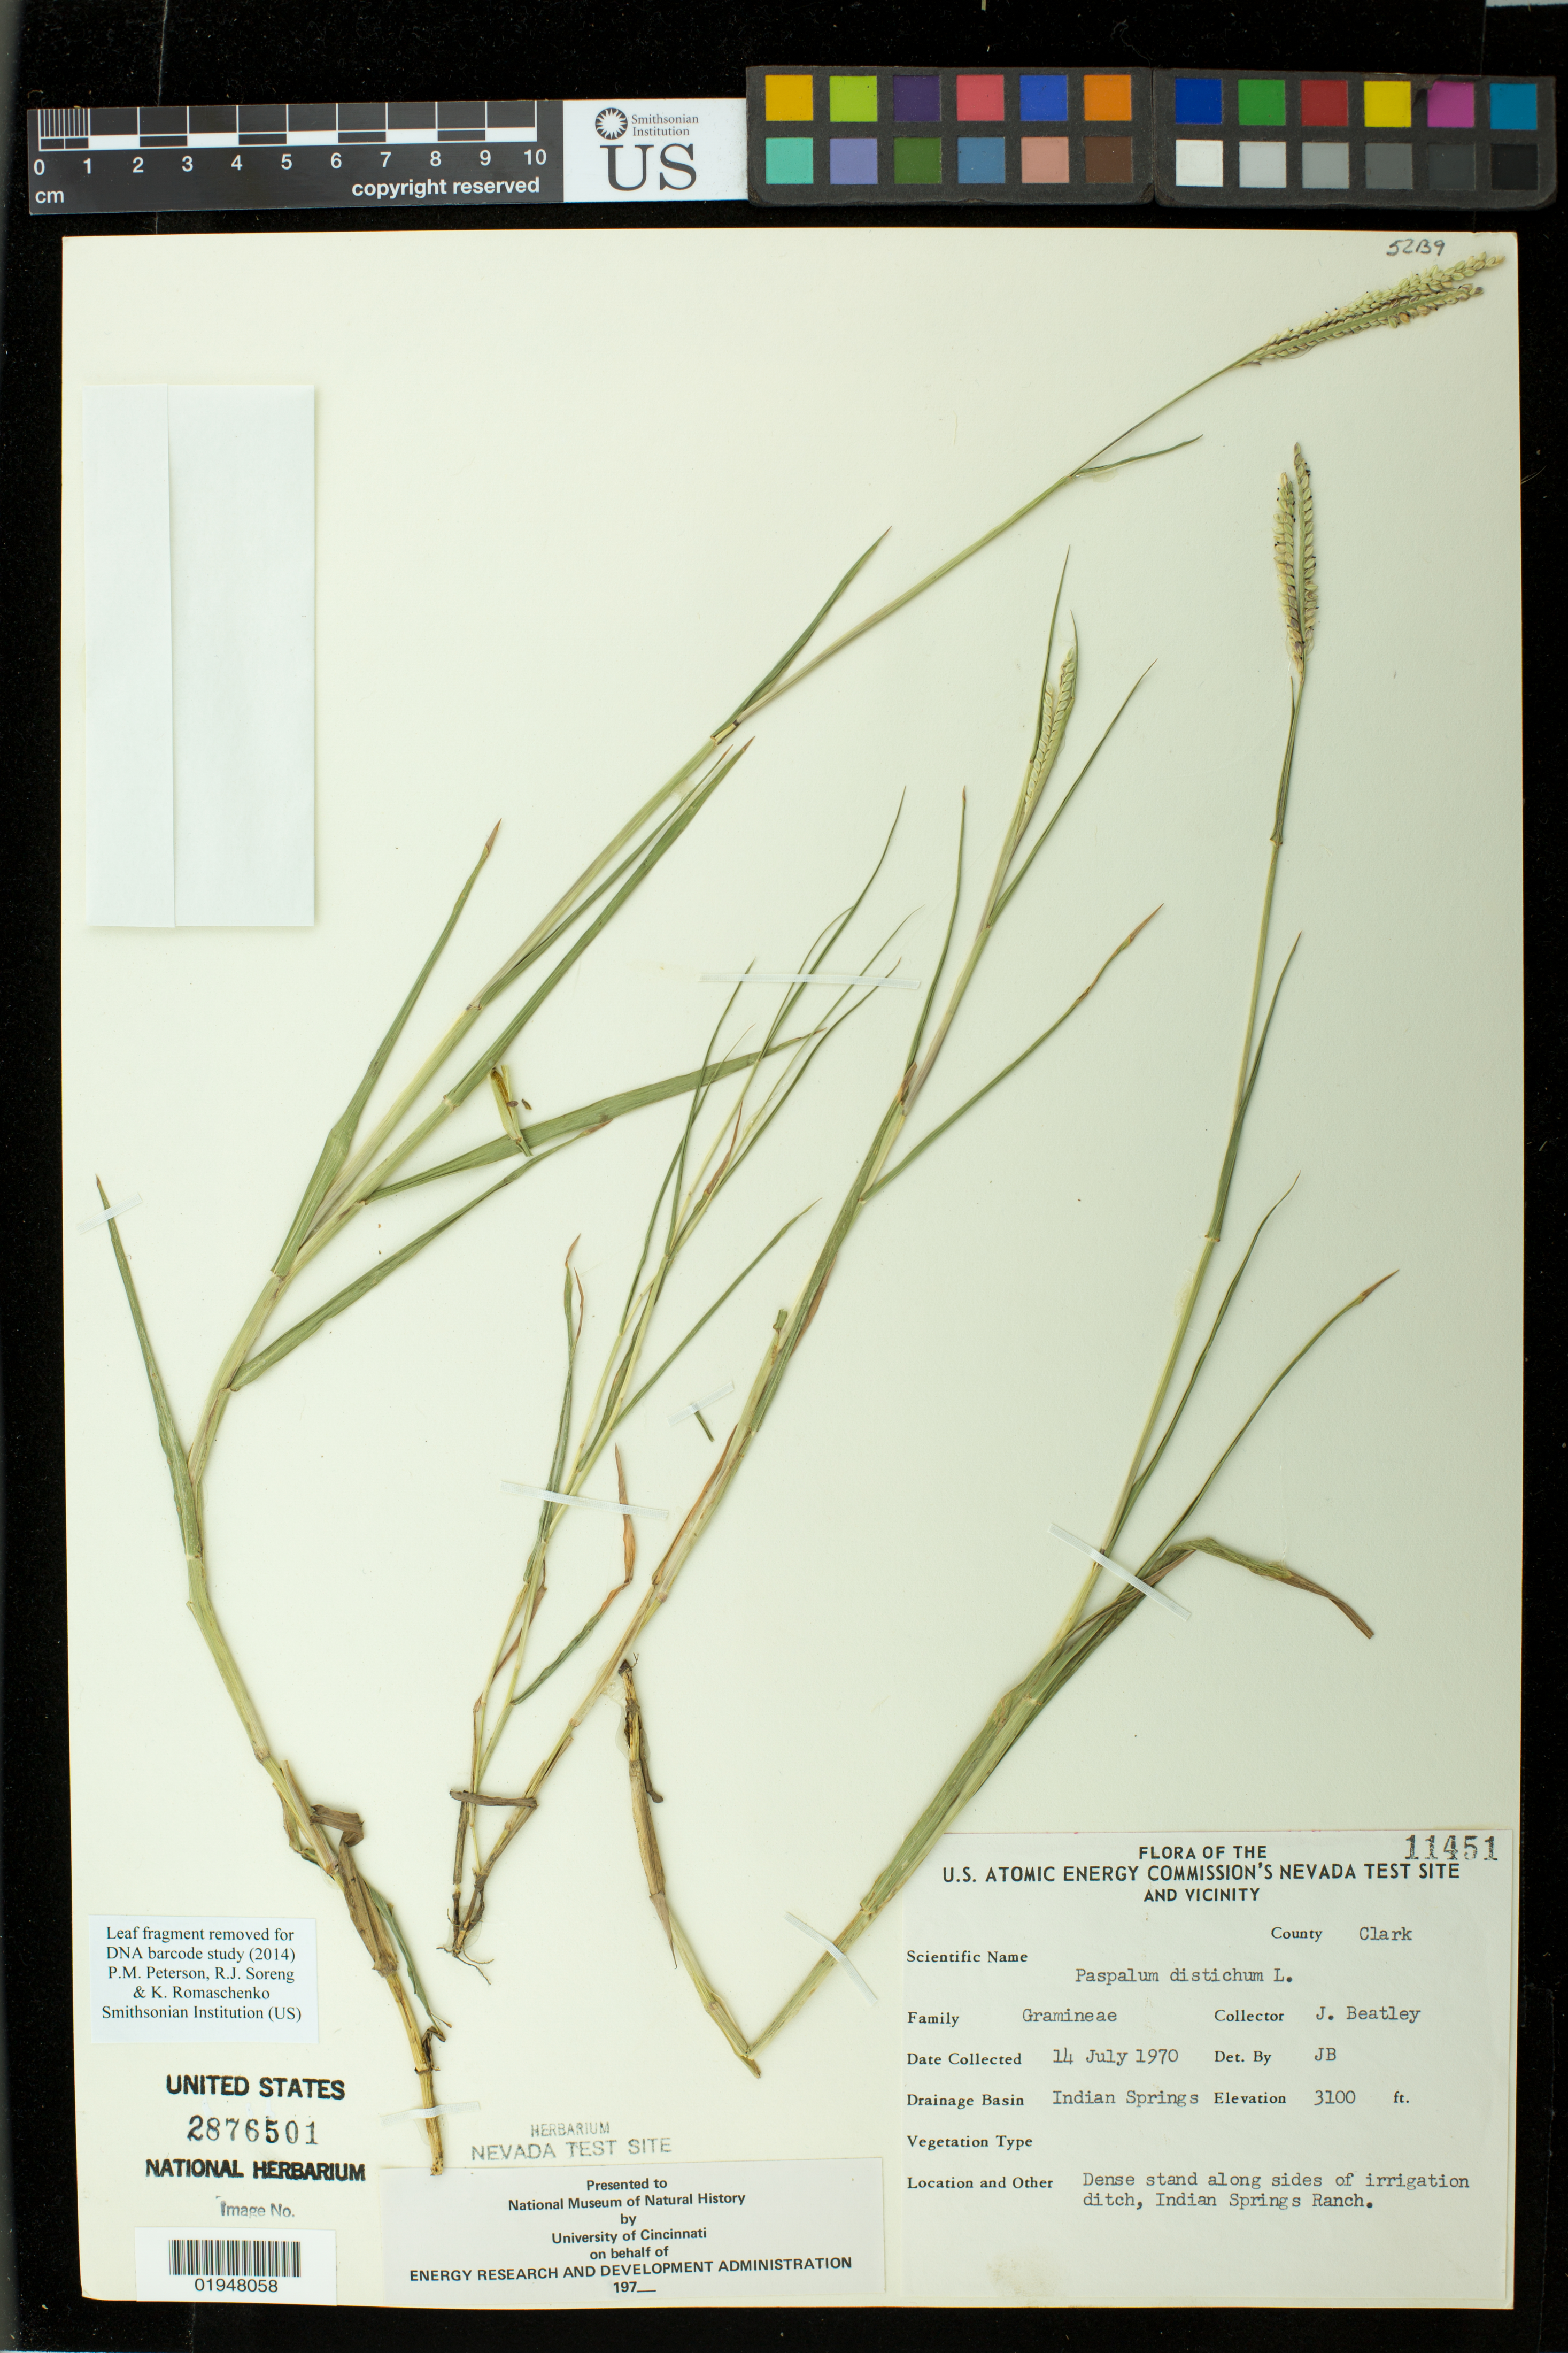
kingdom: Plantae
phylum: Tracheophyta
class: Liliopsida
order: Poales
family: Poaceae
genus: Paspalum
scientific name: Paspalum distichum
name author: L.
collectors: J. C. Beatley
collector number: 11451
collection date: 1970-07-14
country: United States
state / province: Nevada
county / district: Clark County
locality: Indian Springs Ranch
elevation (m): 945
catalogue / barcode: US 2876501